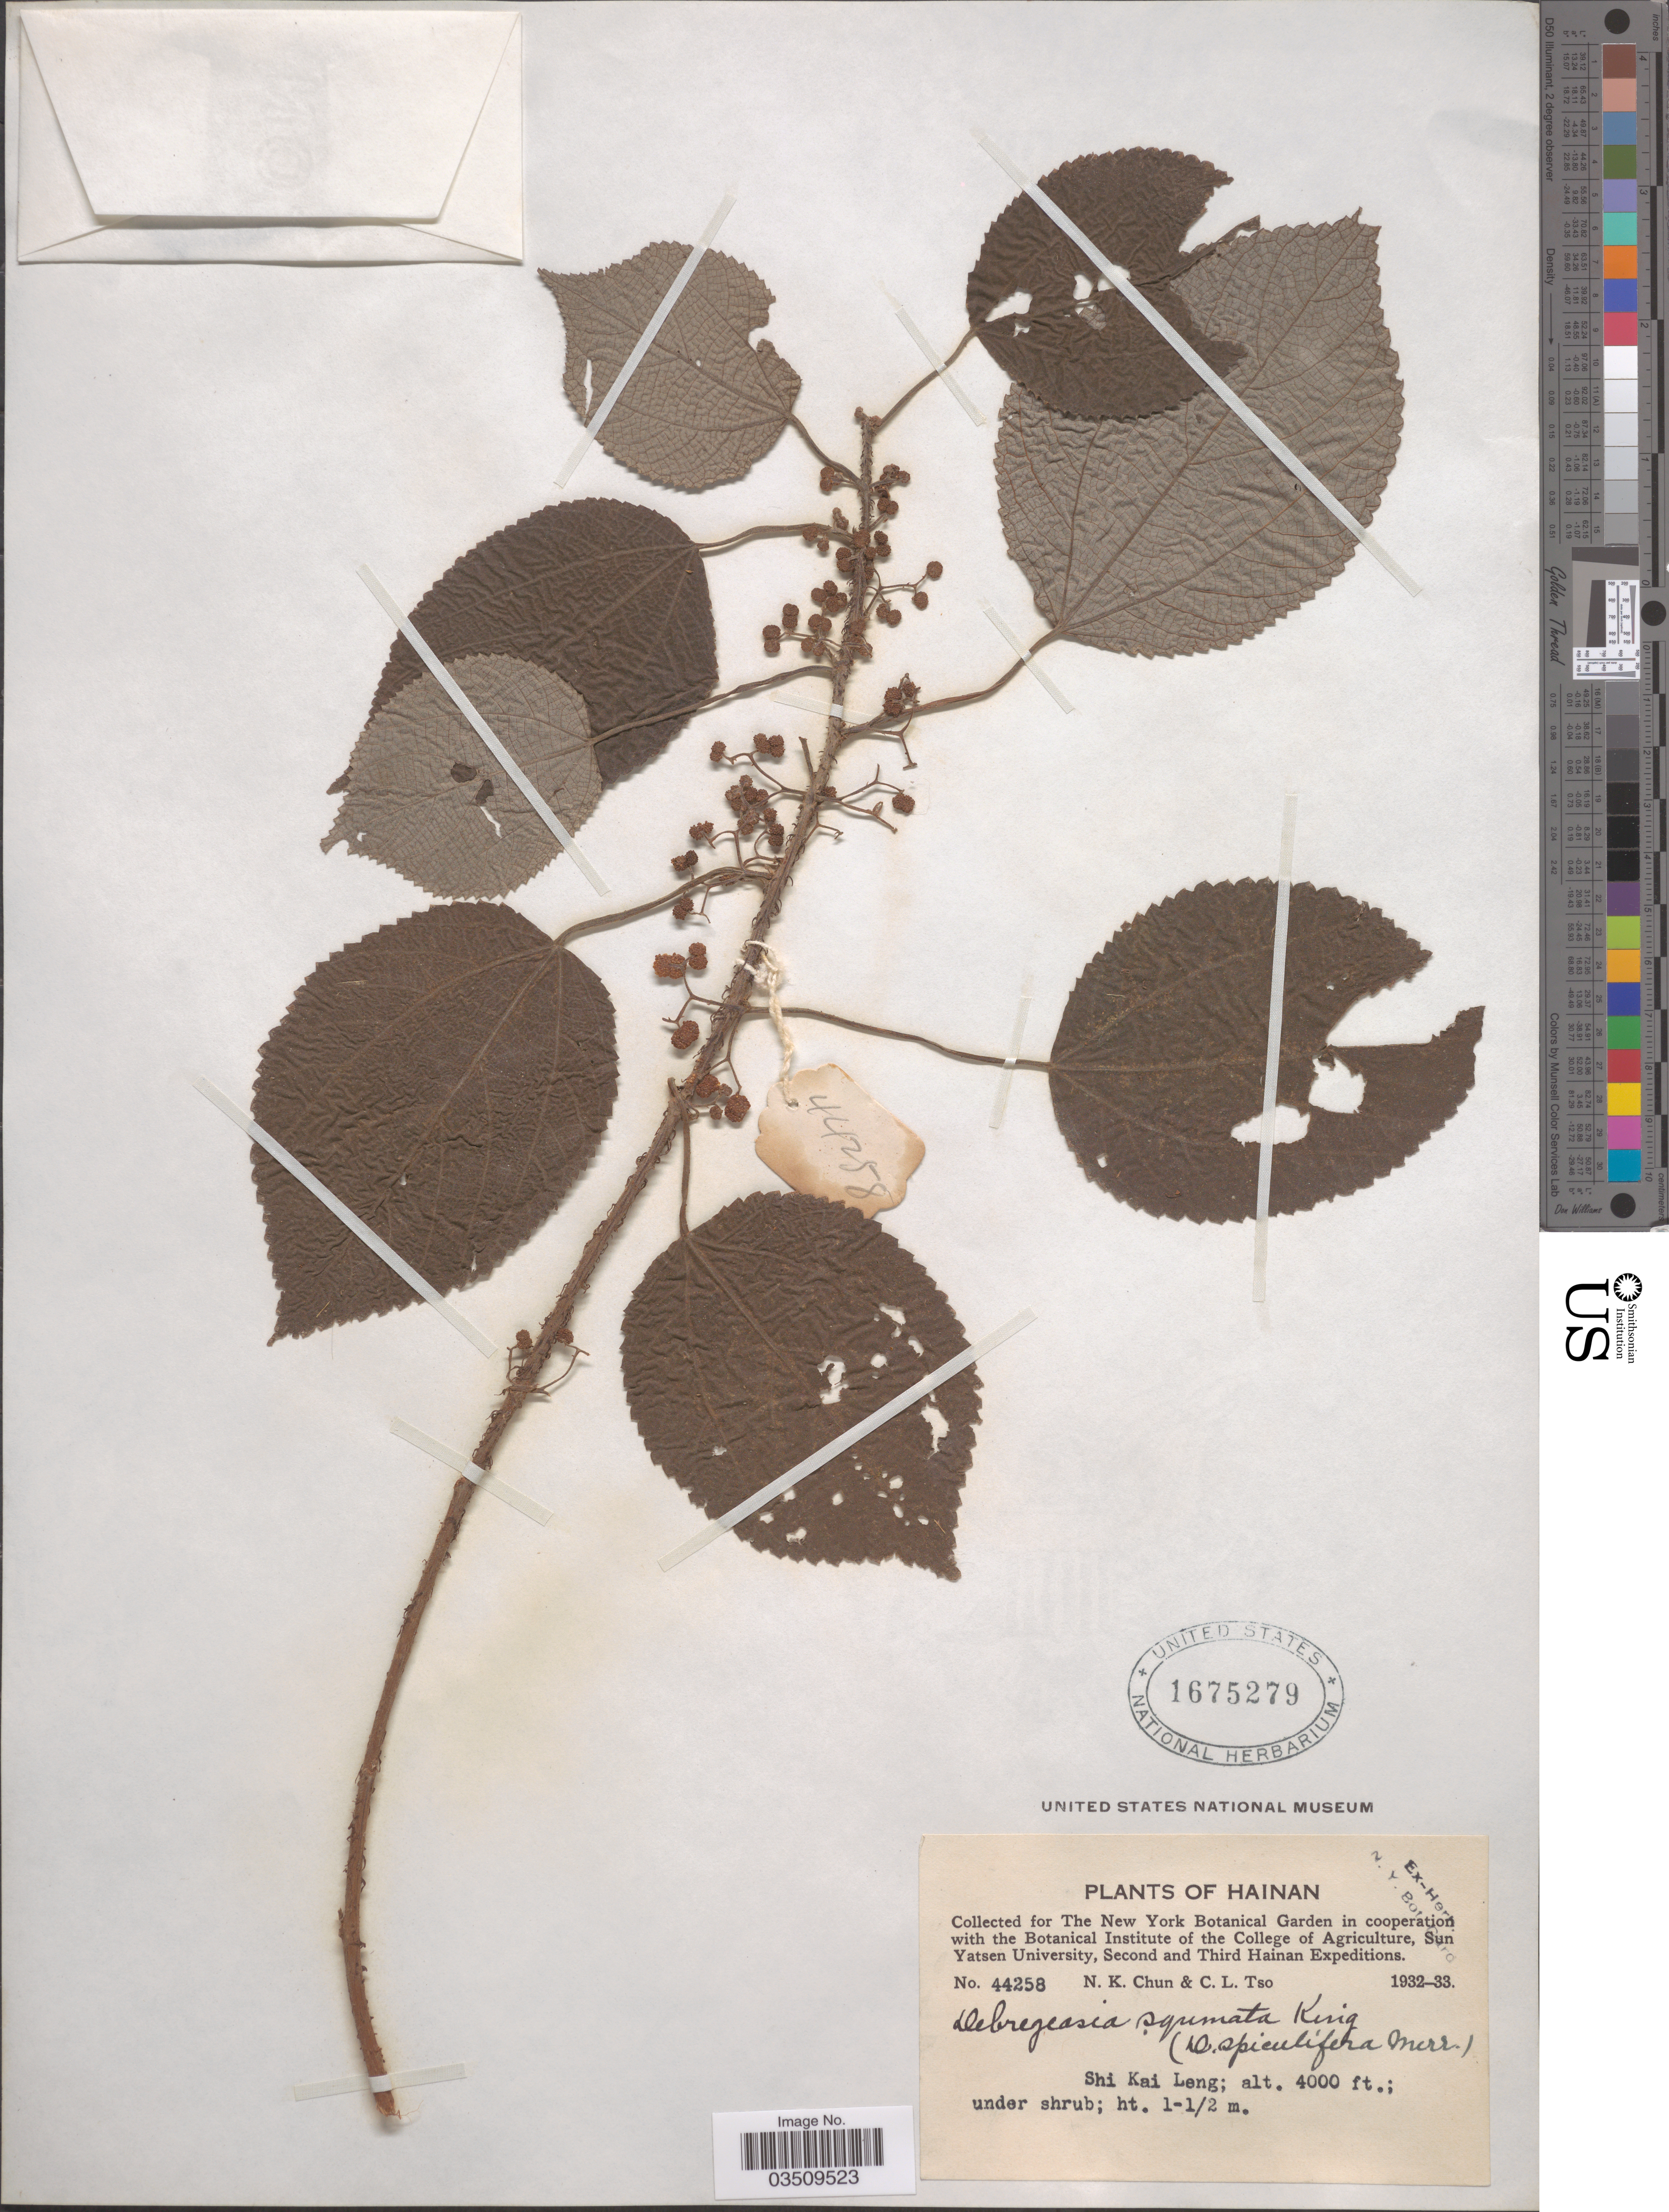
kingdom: Plantae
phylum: Tracheophyta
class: Magnoliopsida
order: Rosales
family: Urticaceae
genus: Debregeasia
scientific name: Debregeasia squamata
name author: King ex Hook. f.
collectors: N. K. Chun & C. Tso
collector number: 44258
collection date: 1932/1933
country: China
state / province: Hainan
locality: Shi Kai Leng.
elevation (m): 1219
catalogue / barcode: US 1675279